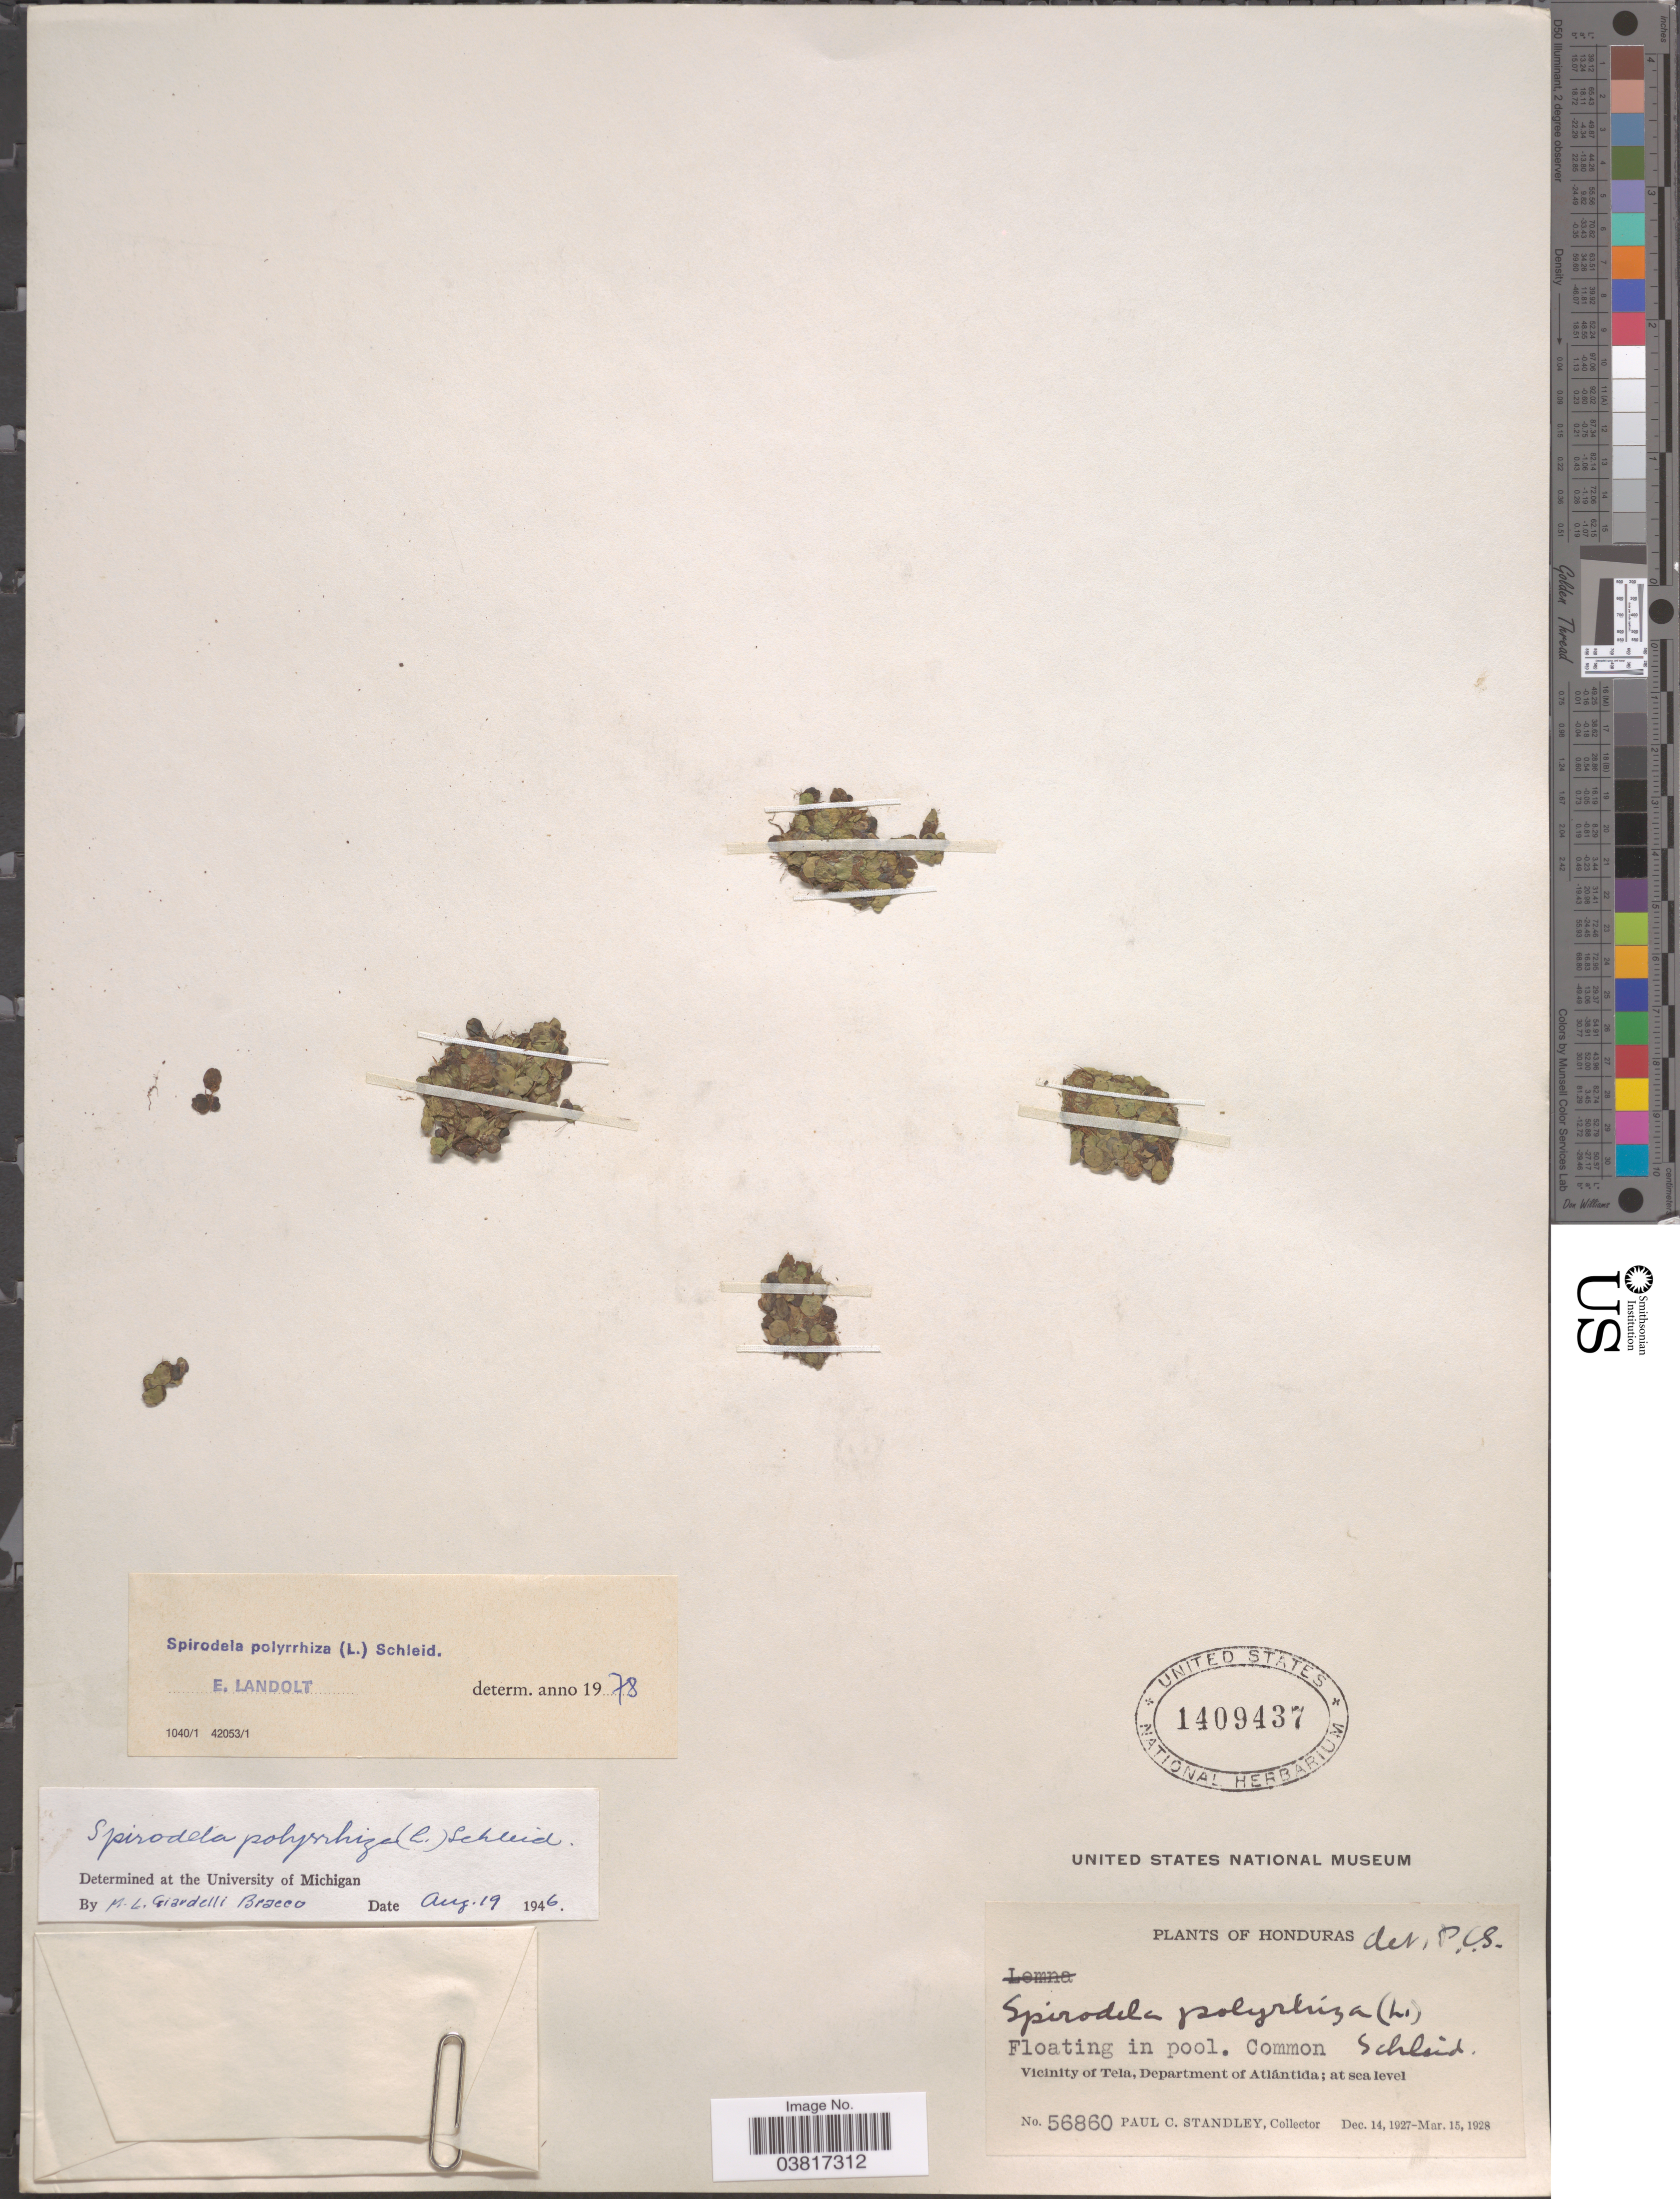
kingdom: Plantae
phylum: Tracheophyta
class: Liliopsida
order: Alismatales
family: Araceae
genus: Spirodela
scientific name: Spirodela polyrrhiza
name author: (L.) Schleid.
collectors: P. C. Standley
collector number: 56860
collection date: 1927-12-14/1928-03-15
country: Honduras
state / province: Atlantida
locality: Floating in pool. Vicinity of Tela, Department of Atlántida.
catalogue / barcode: US 1409437